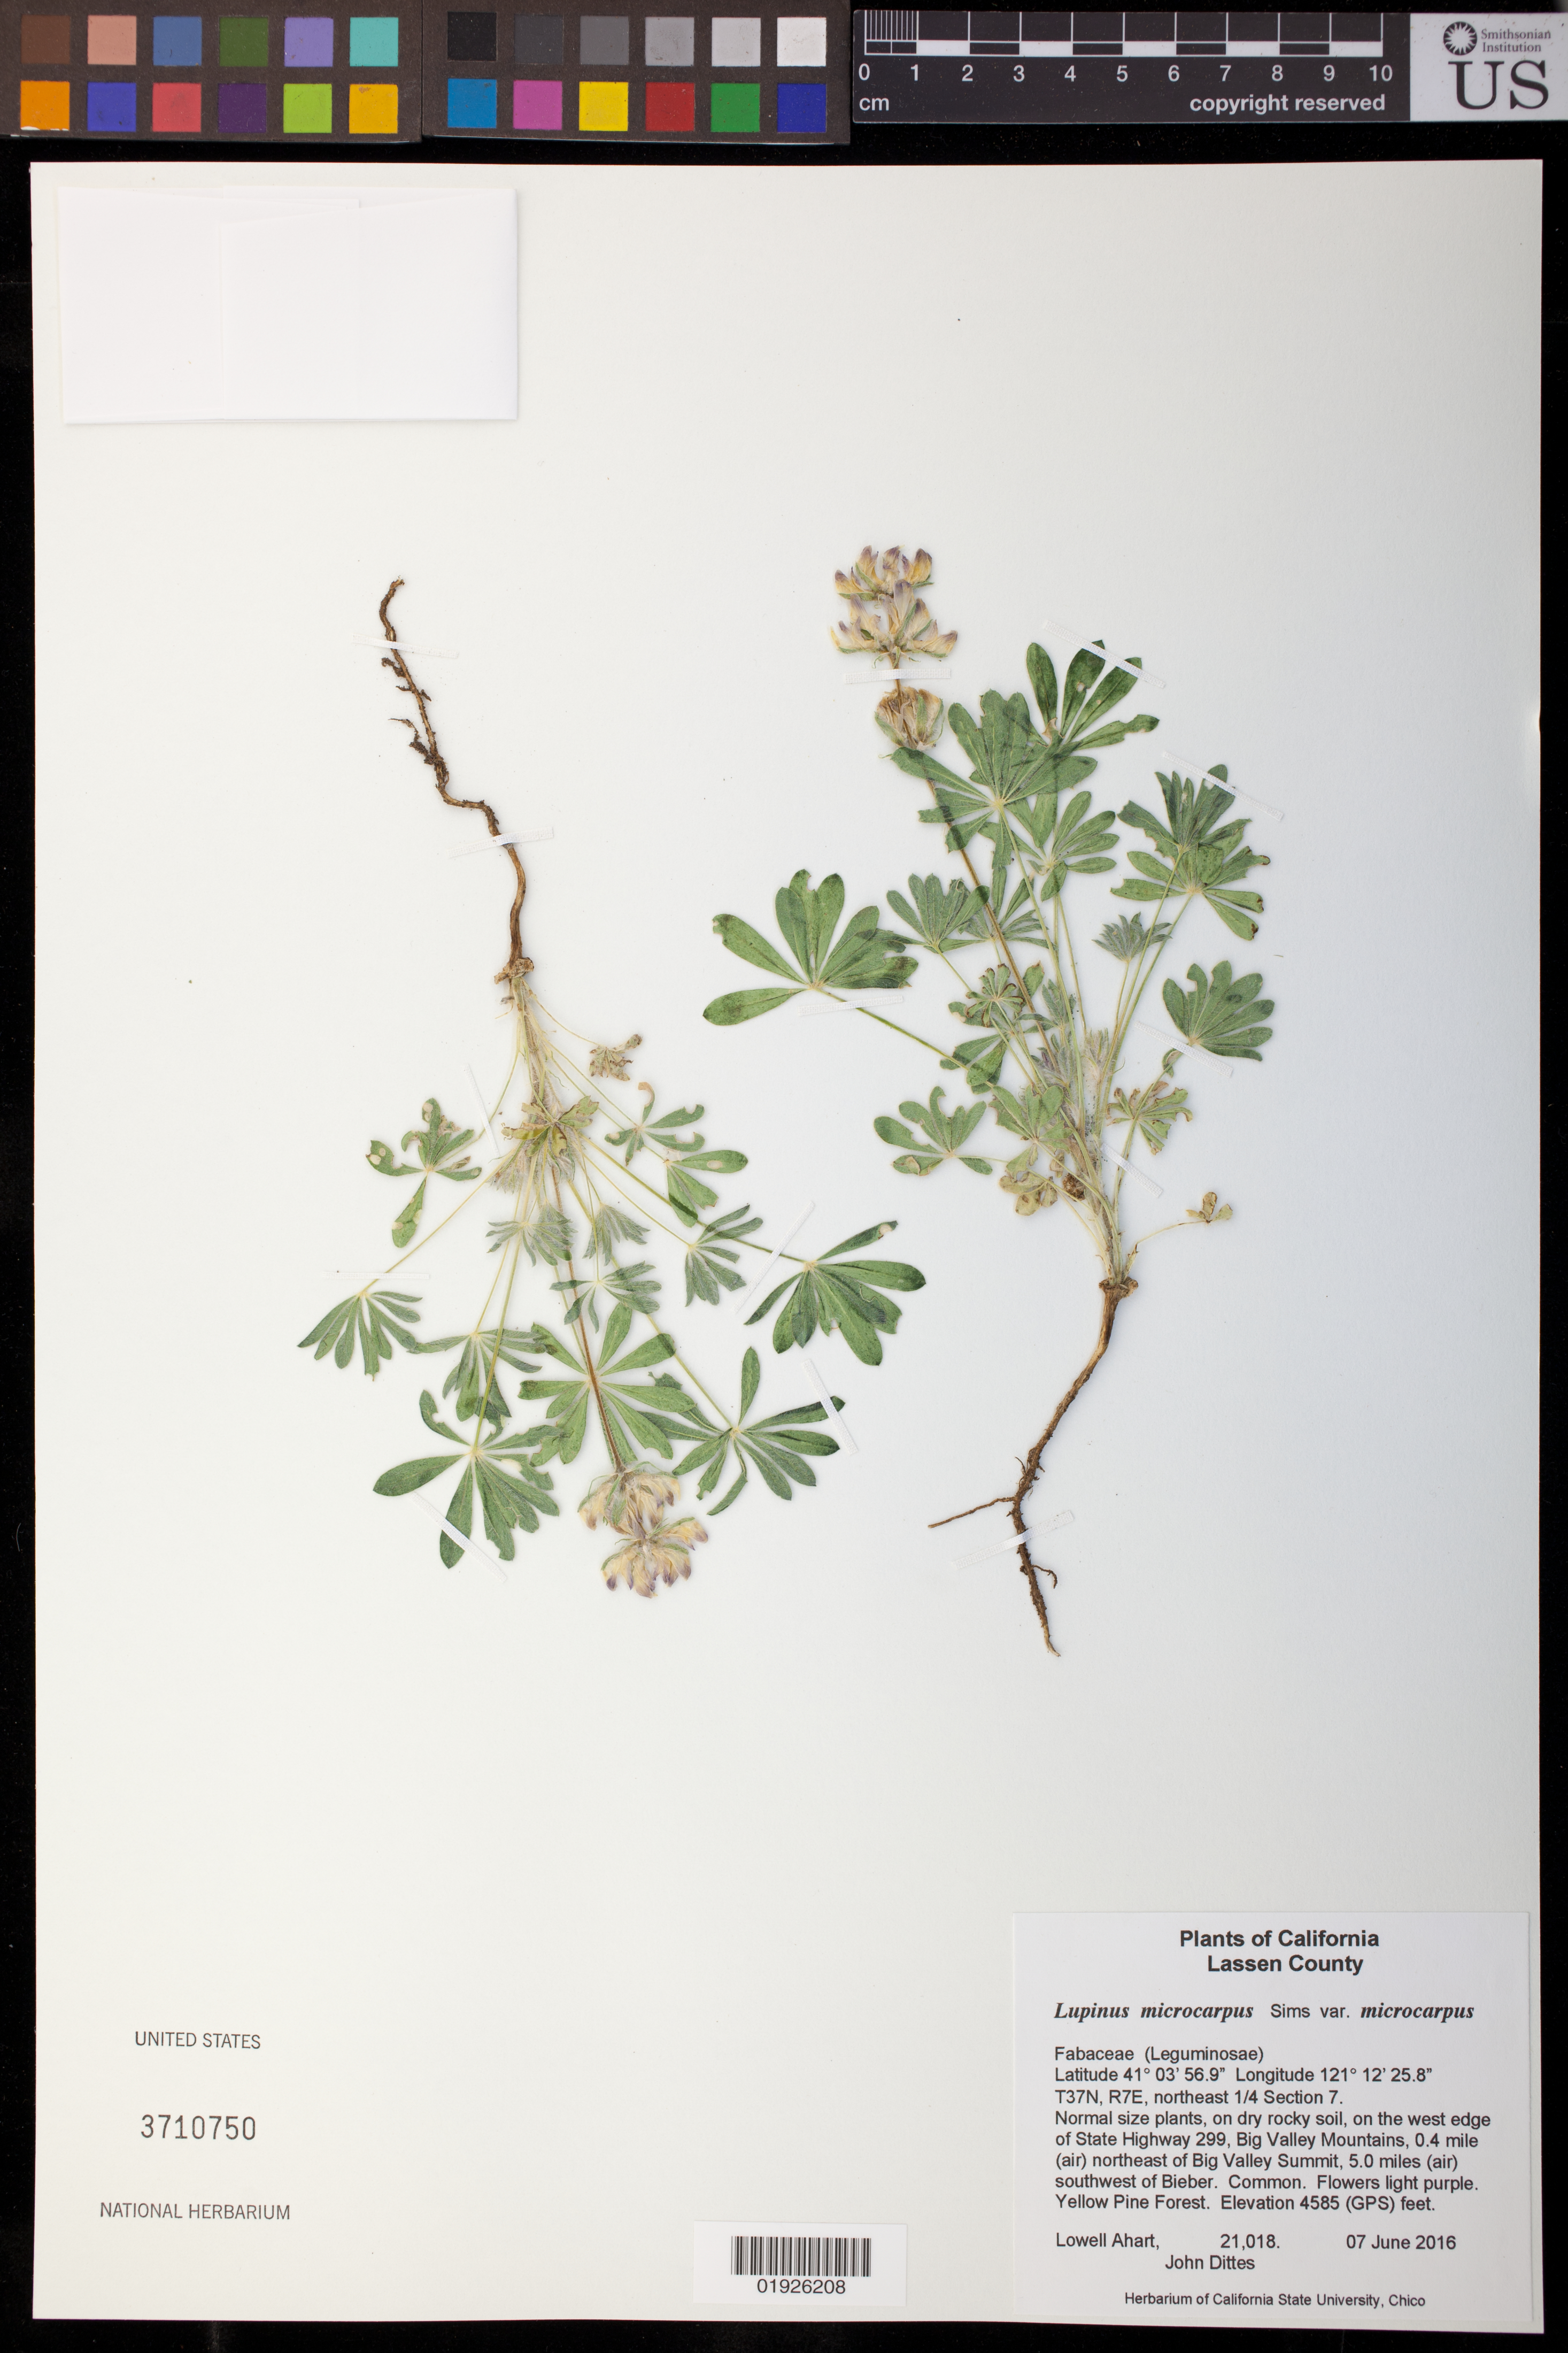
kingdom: Plantae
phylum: Tracheophyta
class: Magnoliopsida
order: Fabales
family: Fabaceae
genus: Lupinus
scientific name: Lupinus microcarpus var. microcarpus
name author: Sims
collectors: L. Ahart & J. Dittes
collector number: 21018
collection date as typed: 07 June 2016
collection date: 2016-06-07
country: United States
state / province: California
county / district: Lassen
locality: T37N, R7E, northeast 1/4 section 7. On the west edge of State Highway 299, Big Valley Mountains, 0.4 mile (air) northeast of Big Valley Summit, 5.0 miles (air) southwest of Bieber.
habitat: Yellow Pine Forest, on dry rocky soil.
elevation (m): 1398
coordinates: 41 03 56.9, 121 12 25.8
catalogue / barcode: US 3710750